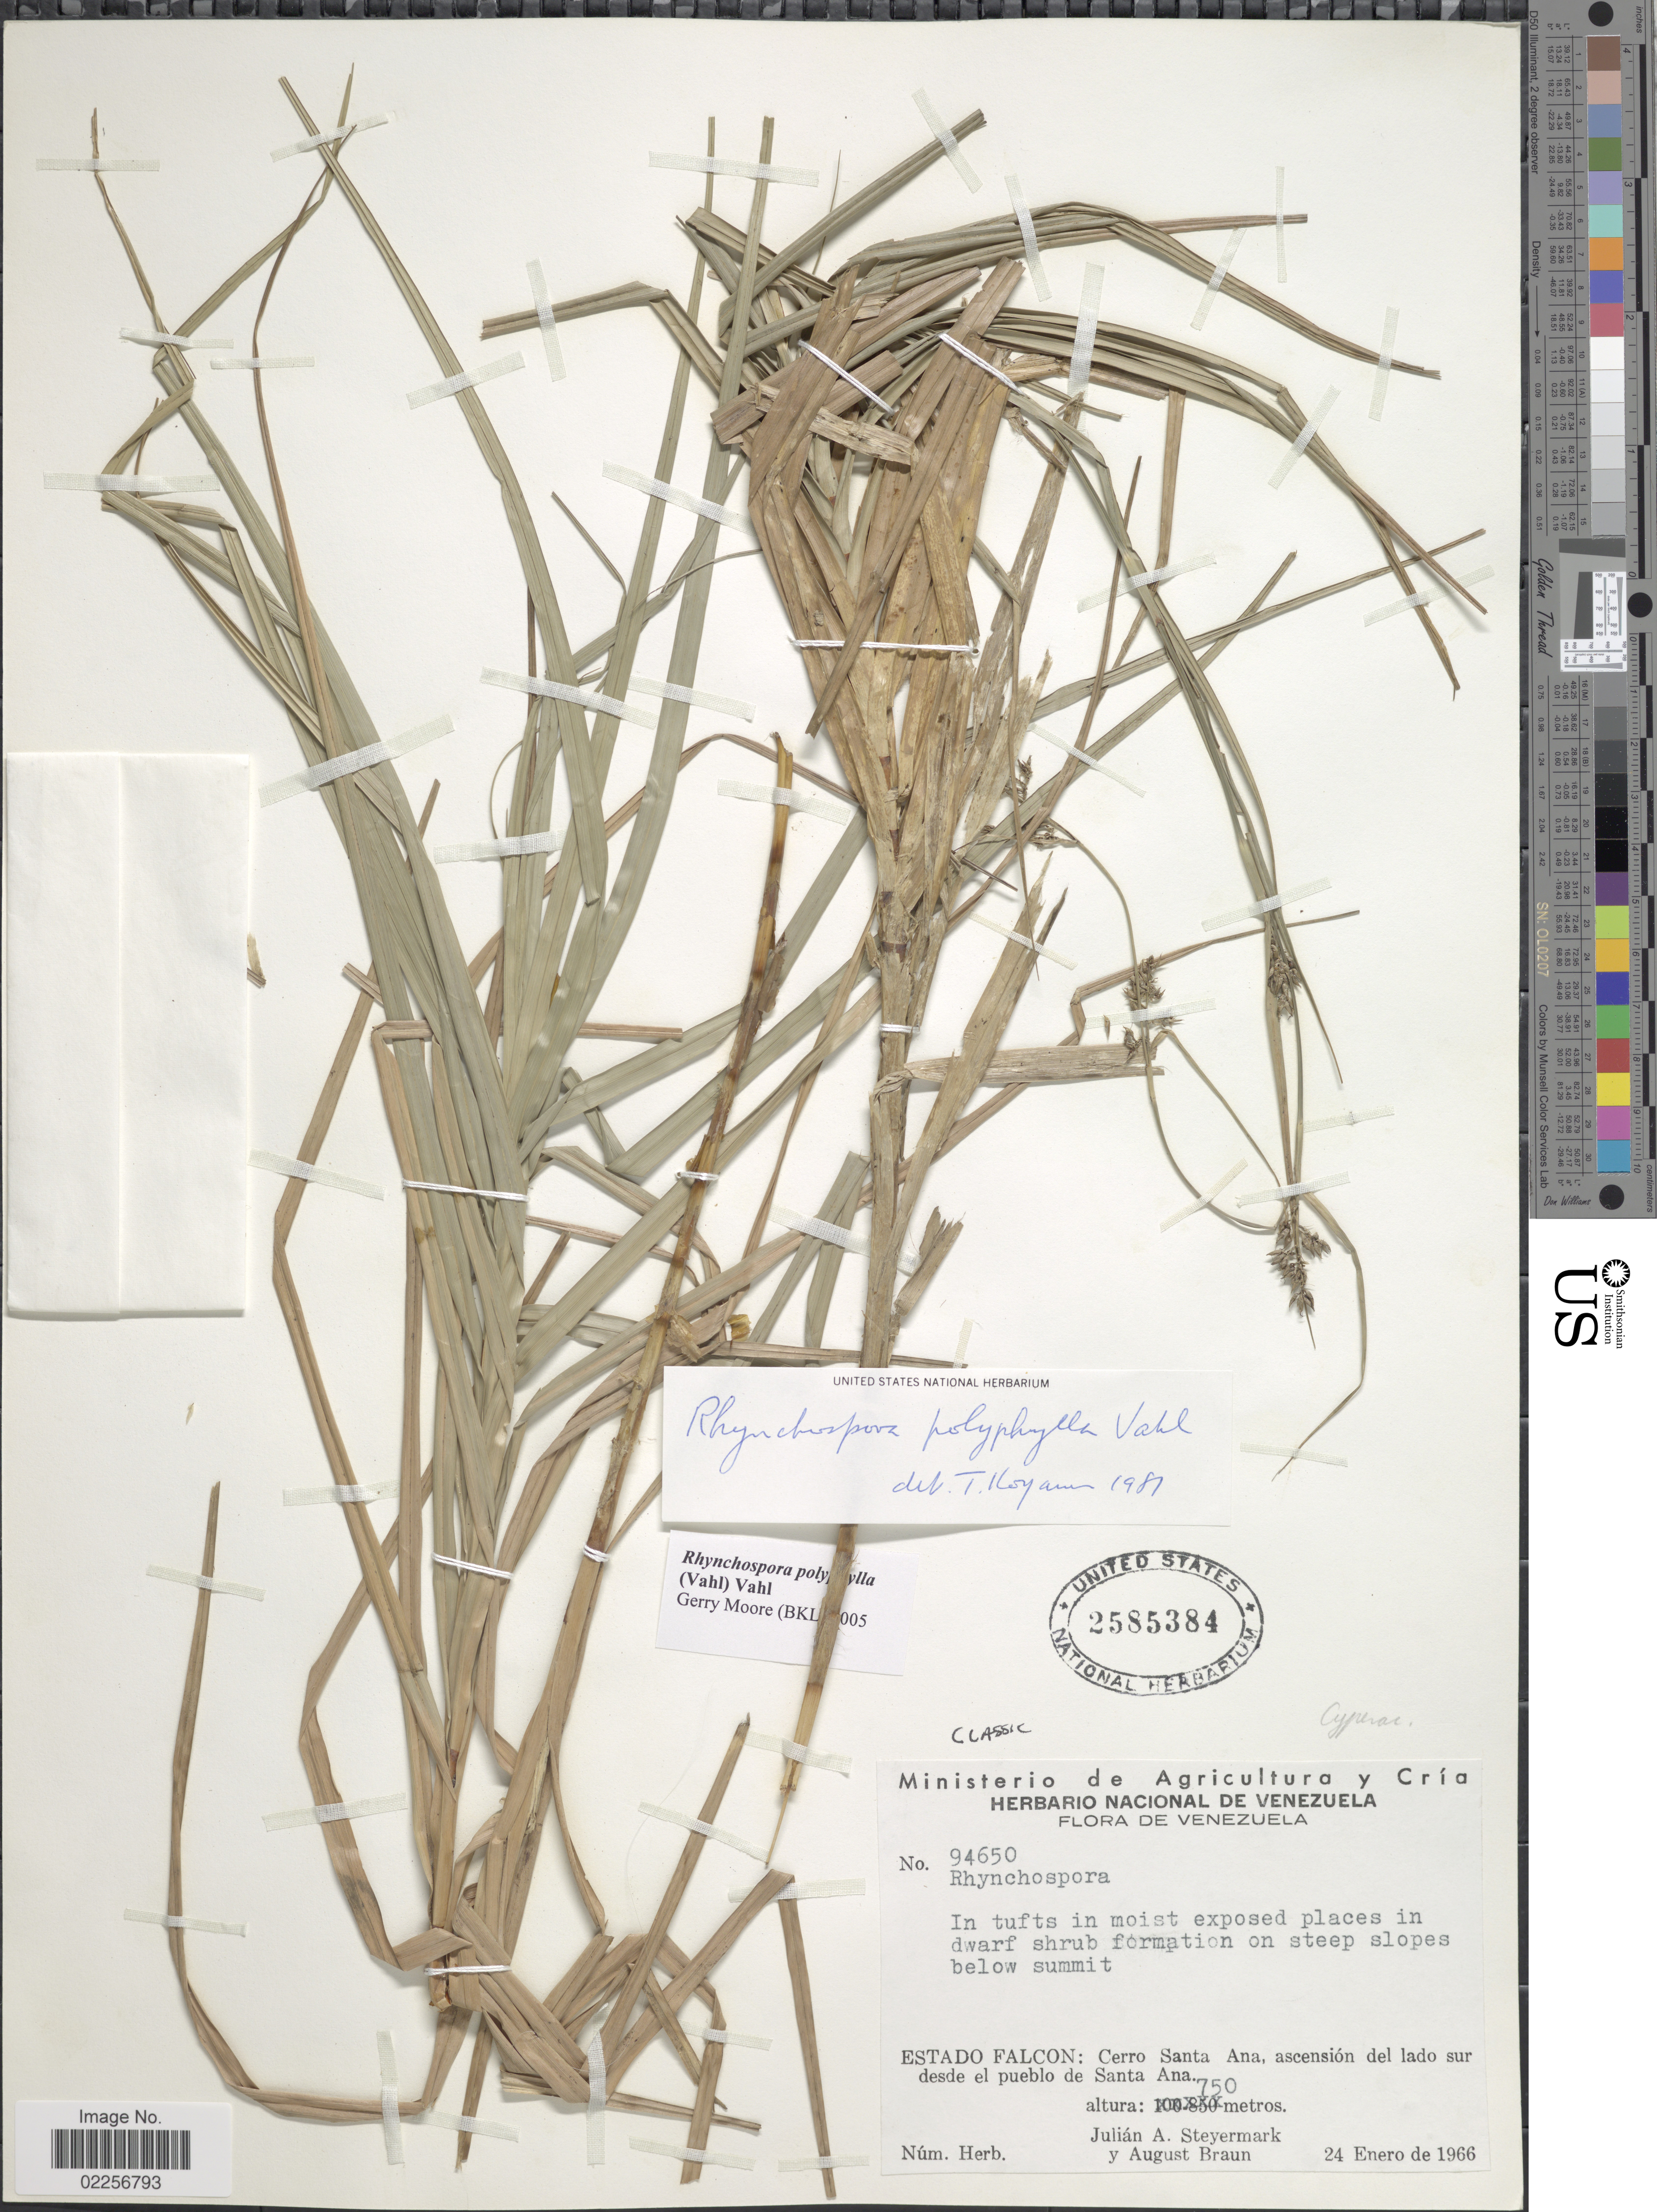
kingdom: Plantae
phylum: Tracheophyta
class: Liliopsida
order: Poales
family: Cyperaceae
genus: Rhynchospora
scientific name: Rhynchospora polyphylla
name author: (Vahl) Vahl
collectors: J. Steyermark & A. Braun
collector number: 94650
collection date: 1966-01-24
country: Venezuela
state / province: Falcón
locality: In tufts in moist exposed places in dwarf shrub formation on steep slopes below summit. Cerro Santa Ana, ascencion del lado sur desde el pueblo de Santa Ana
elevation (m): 750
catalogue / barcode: US 2585384